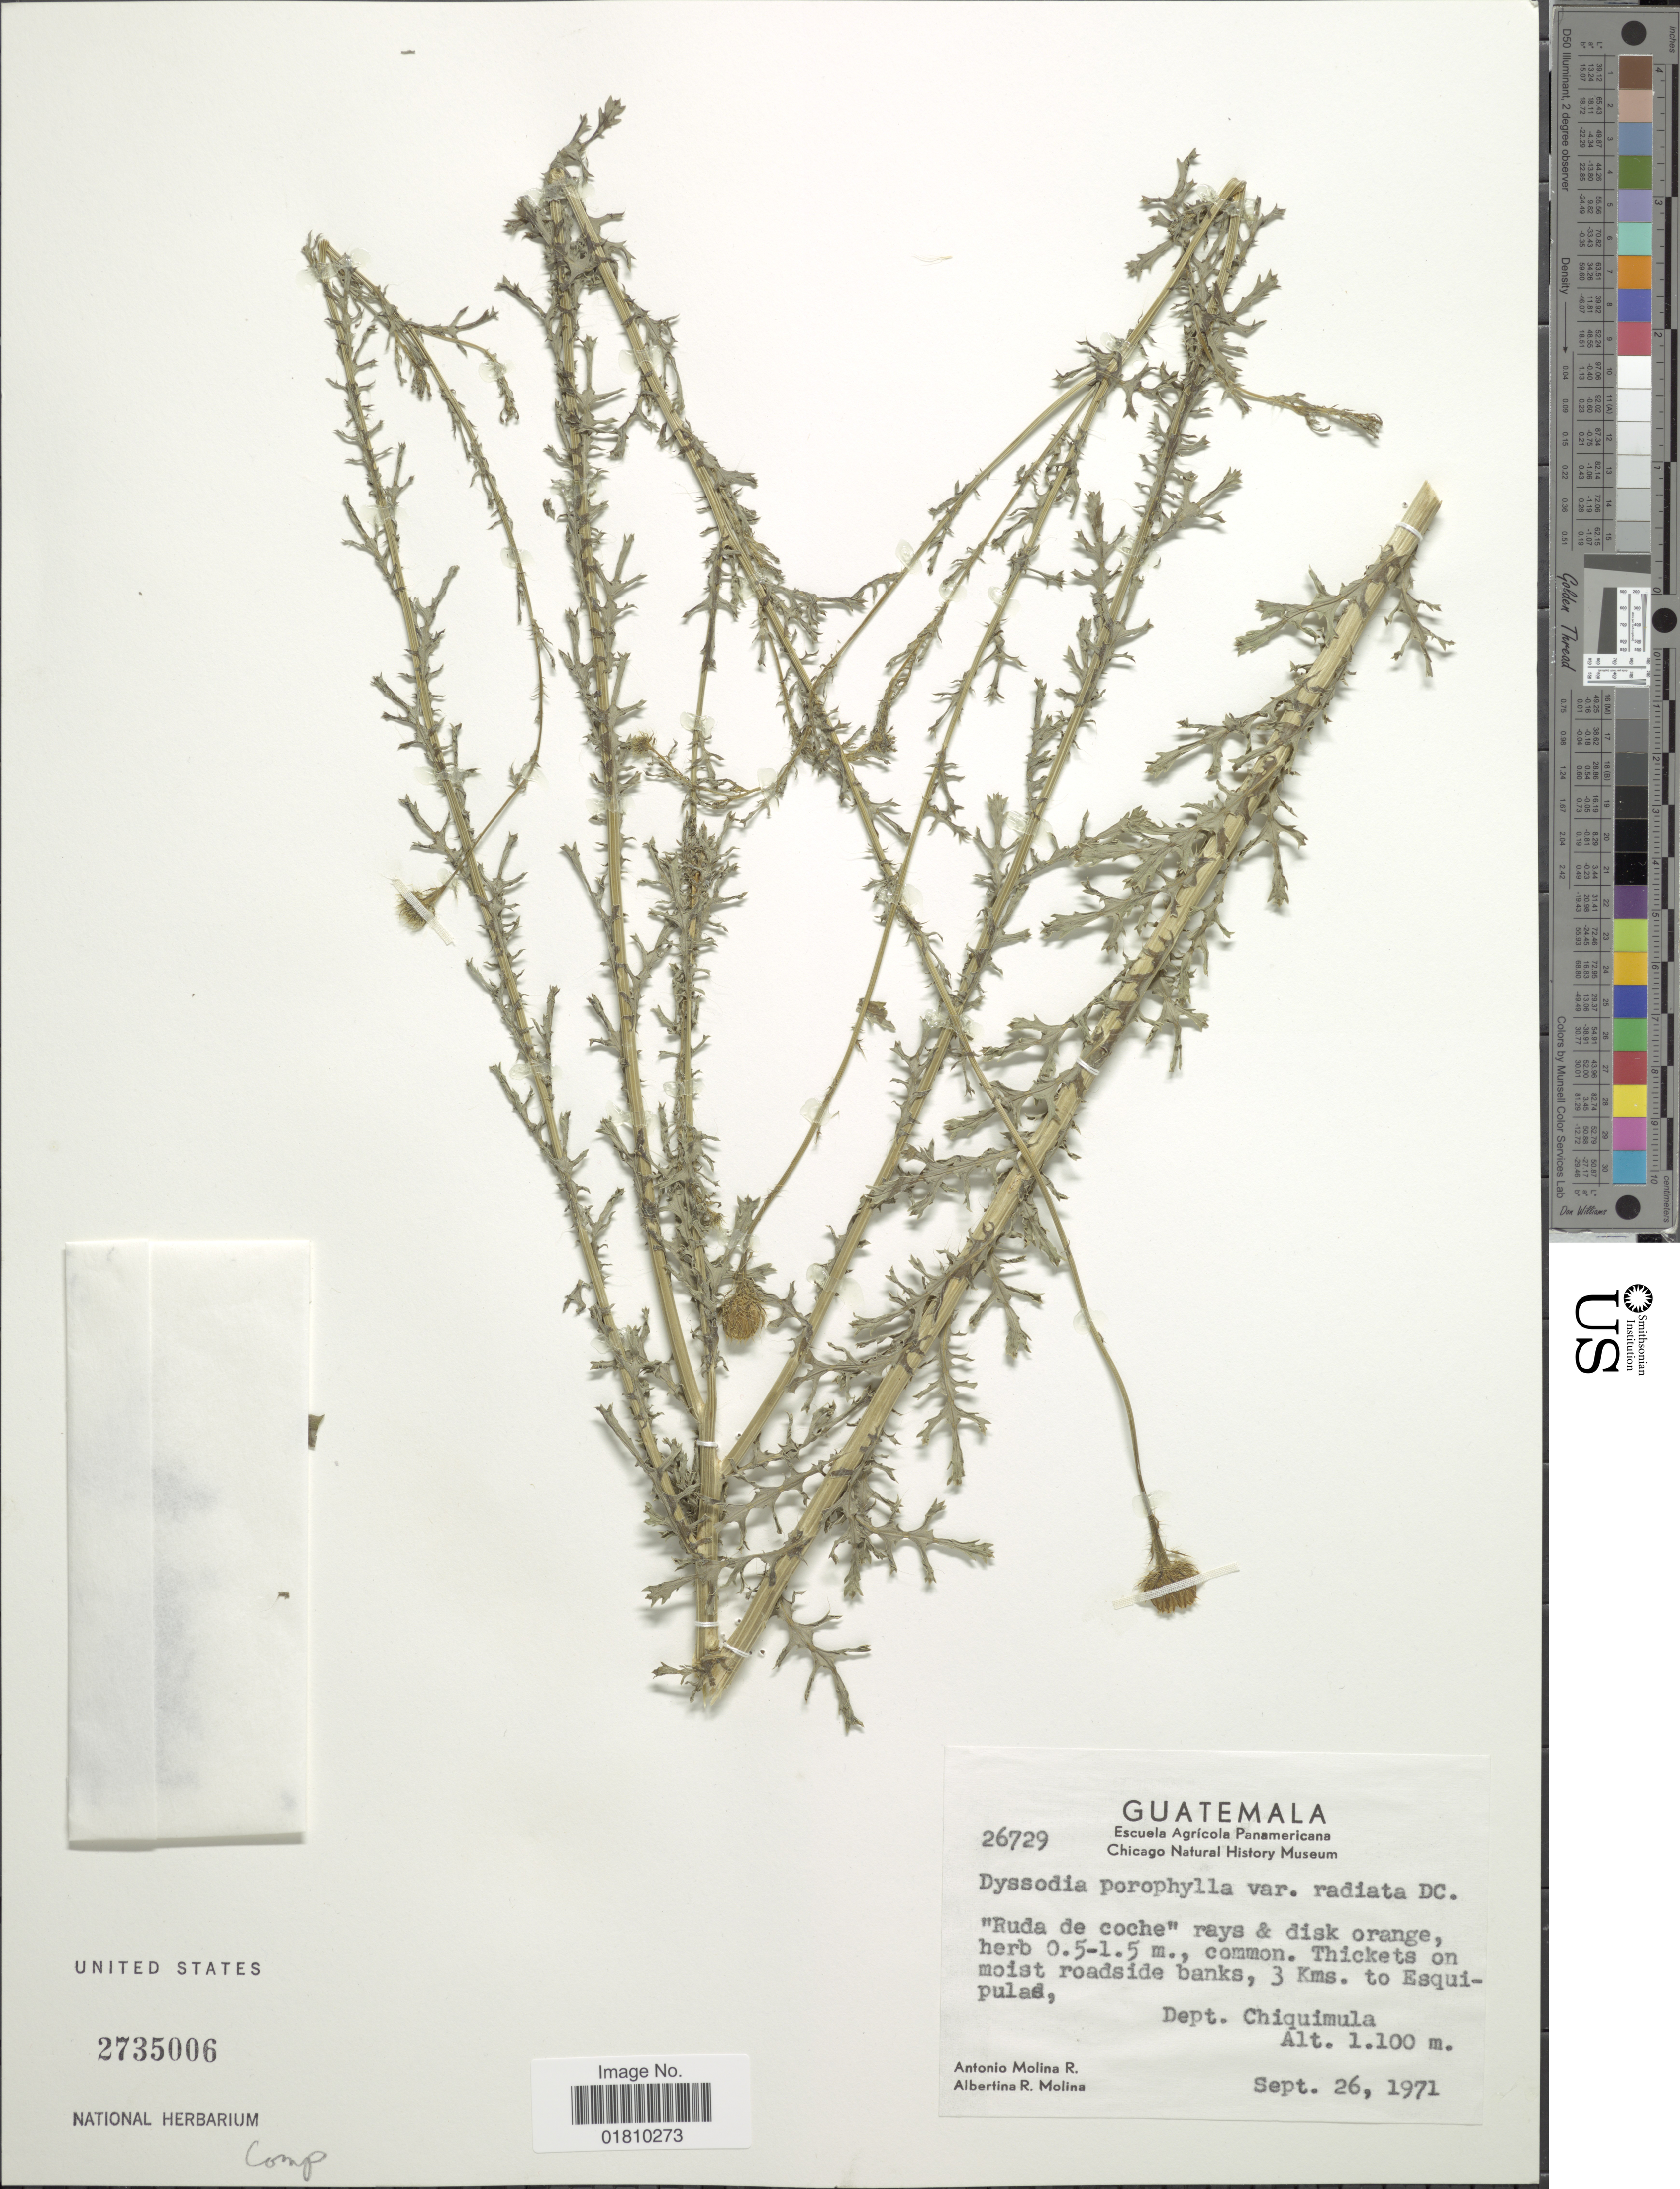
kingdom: Plantae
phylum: Tracheophyta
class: Magnoliopsida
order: Asterales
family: Asteraceae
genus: Adenophyllum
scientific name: Adenophyllum porophyllum var. radiatum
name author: (DC.) Strother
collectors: A. Molina R. & A. R. Molina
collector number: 26729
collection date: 1971-09-26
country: Guatemala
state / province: Chiquimula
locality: Thickets on moist roadside banks, 3 kms. to Esquipulad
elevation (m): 1100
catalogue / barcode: US 2735006